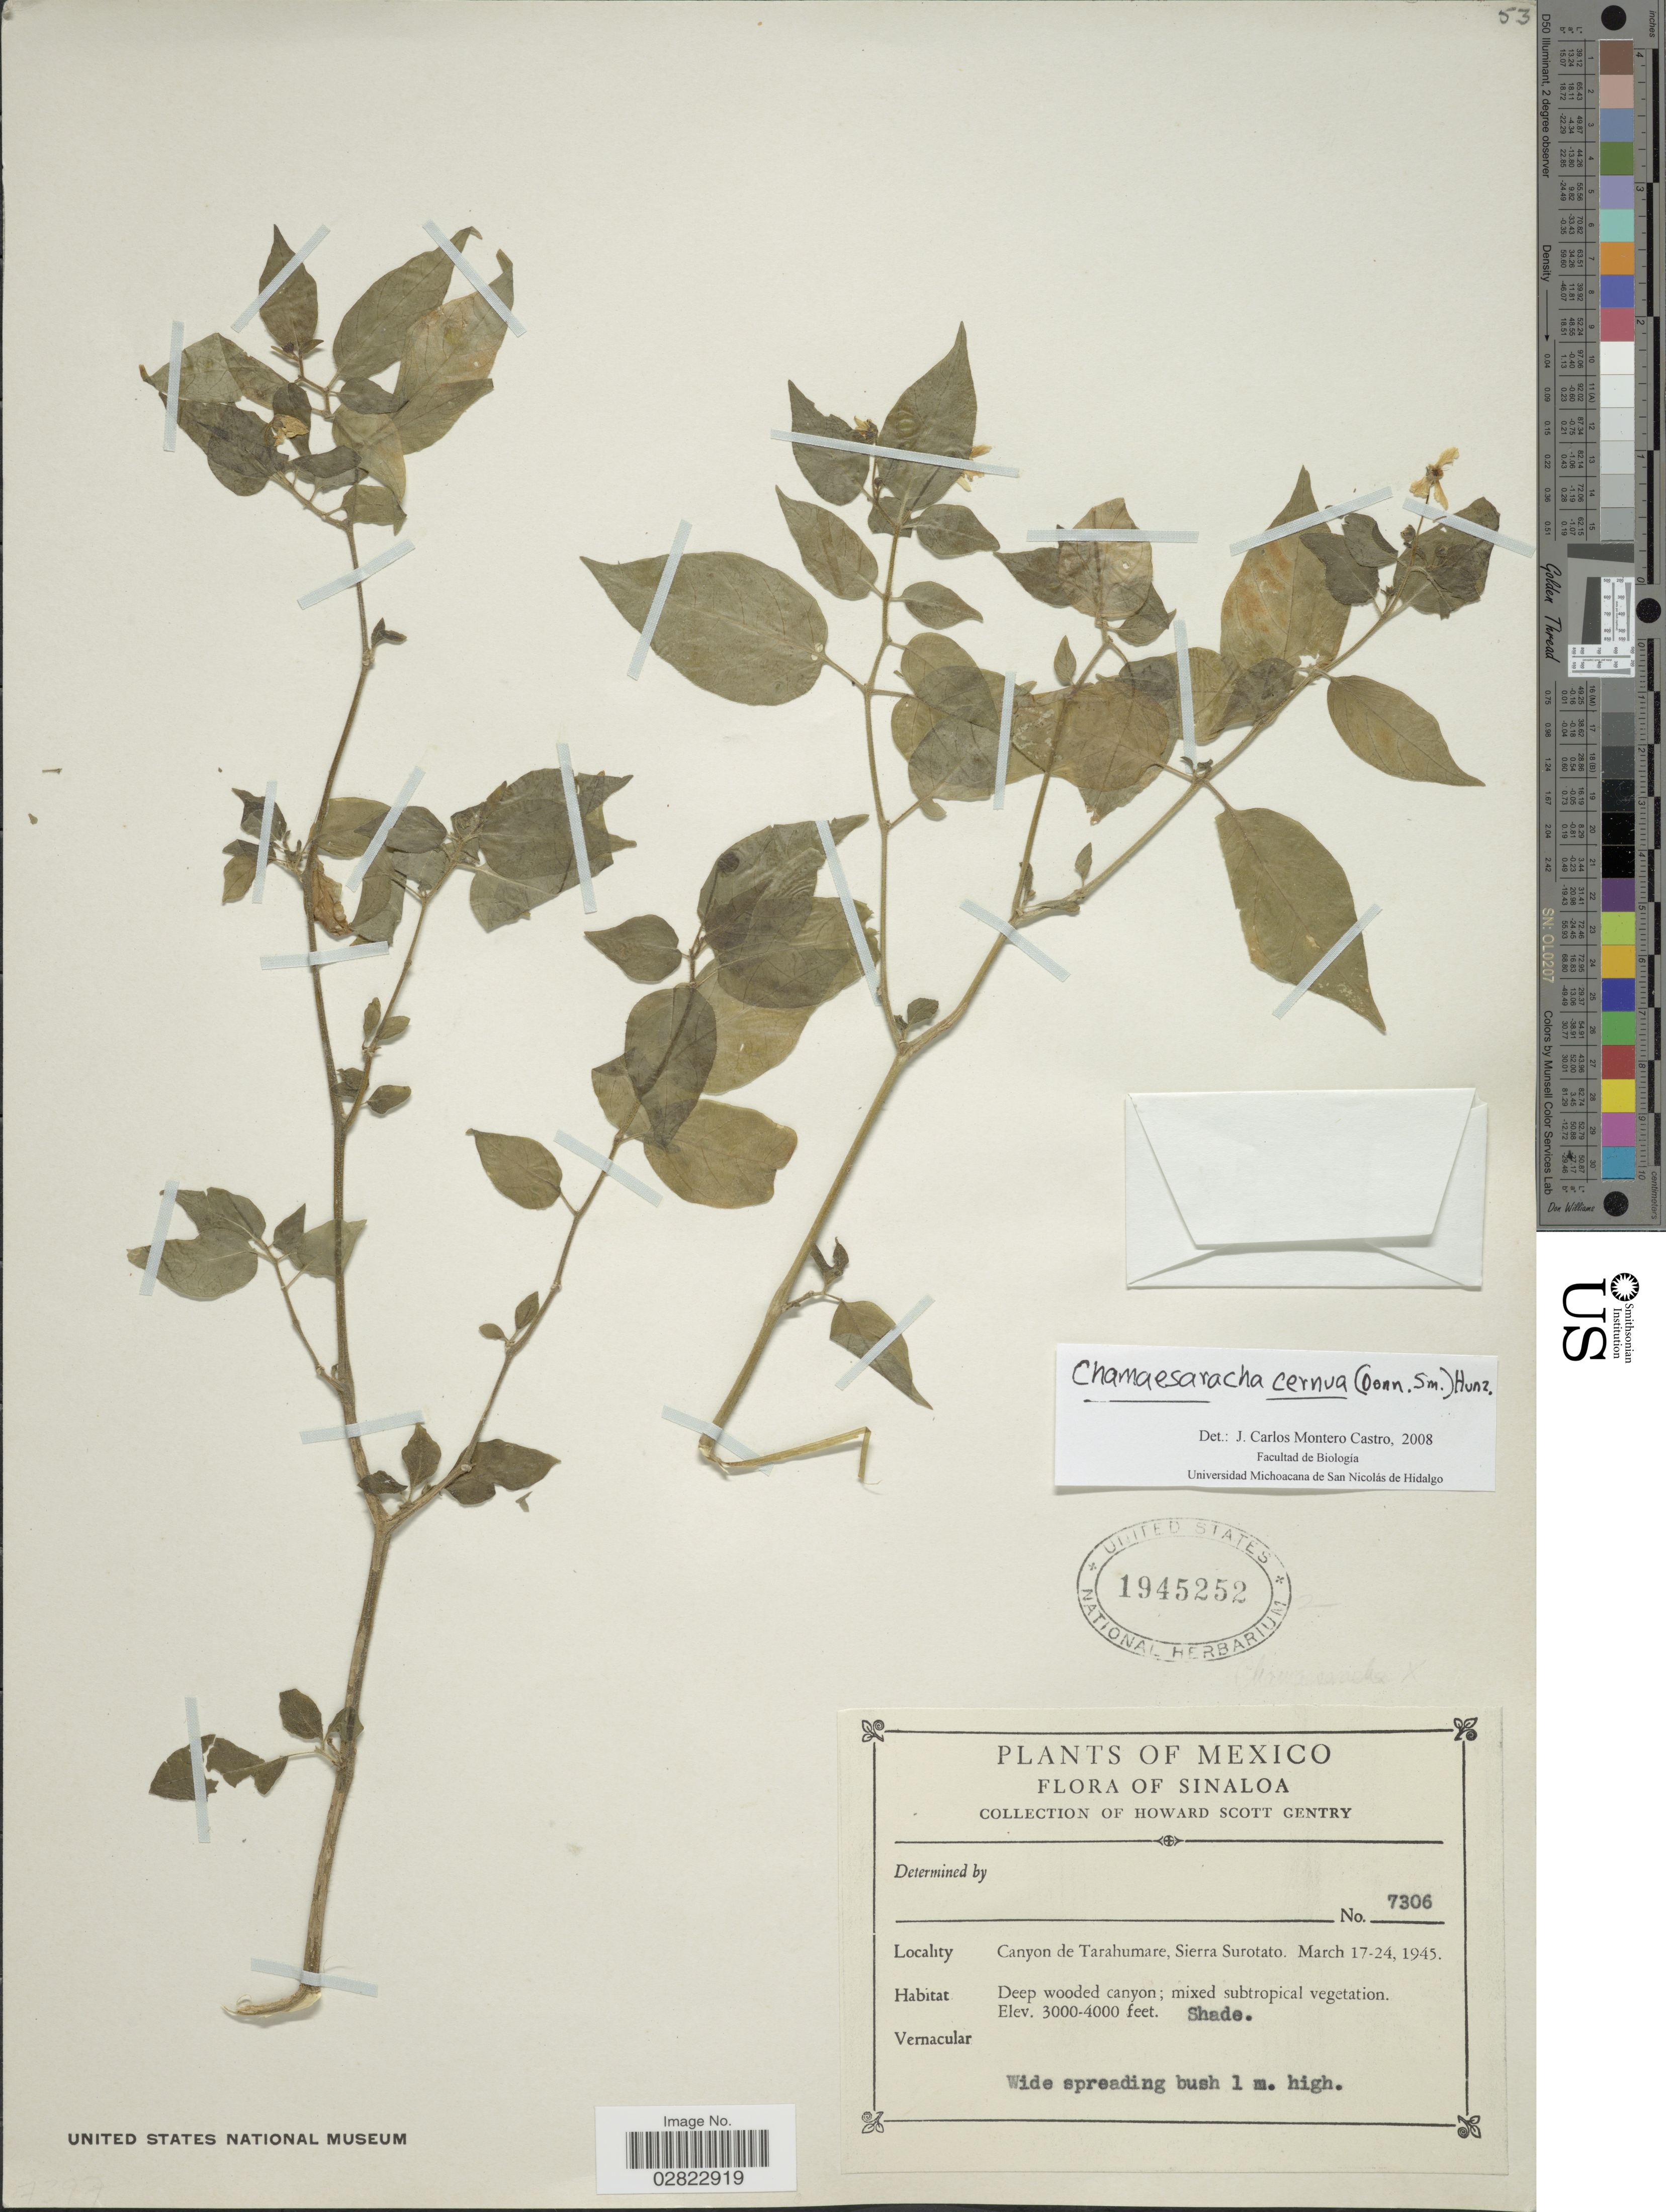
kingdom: Plantae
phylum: Tracheophyta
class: Magnoliopsida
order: Solanales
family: Solanaceae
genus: Chamaesaracha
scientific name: Chamaesaracha cernua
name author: (Donn. Sm.) Hunz.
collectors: H. S. Gentry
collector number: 7306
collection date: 1945-03-17/1945-03-24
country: Mexico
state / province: Sinaloa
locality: Canyon de Tarahumare, Sierra Surotato.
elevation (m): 914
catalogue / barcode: US 1945252